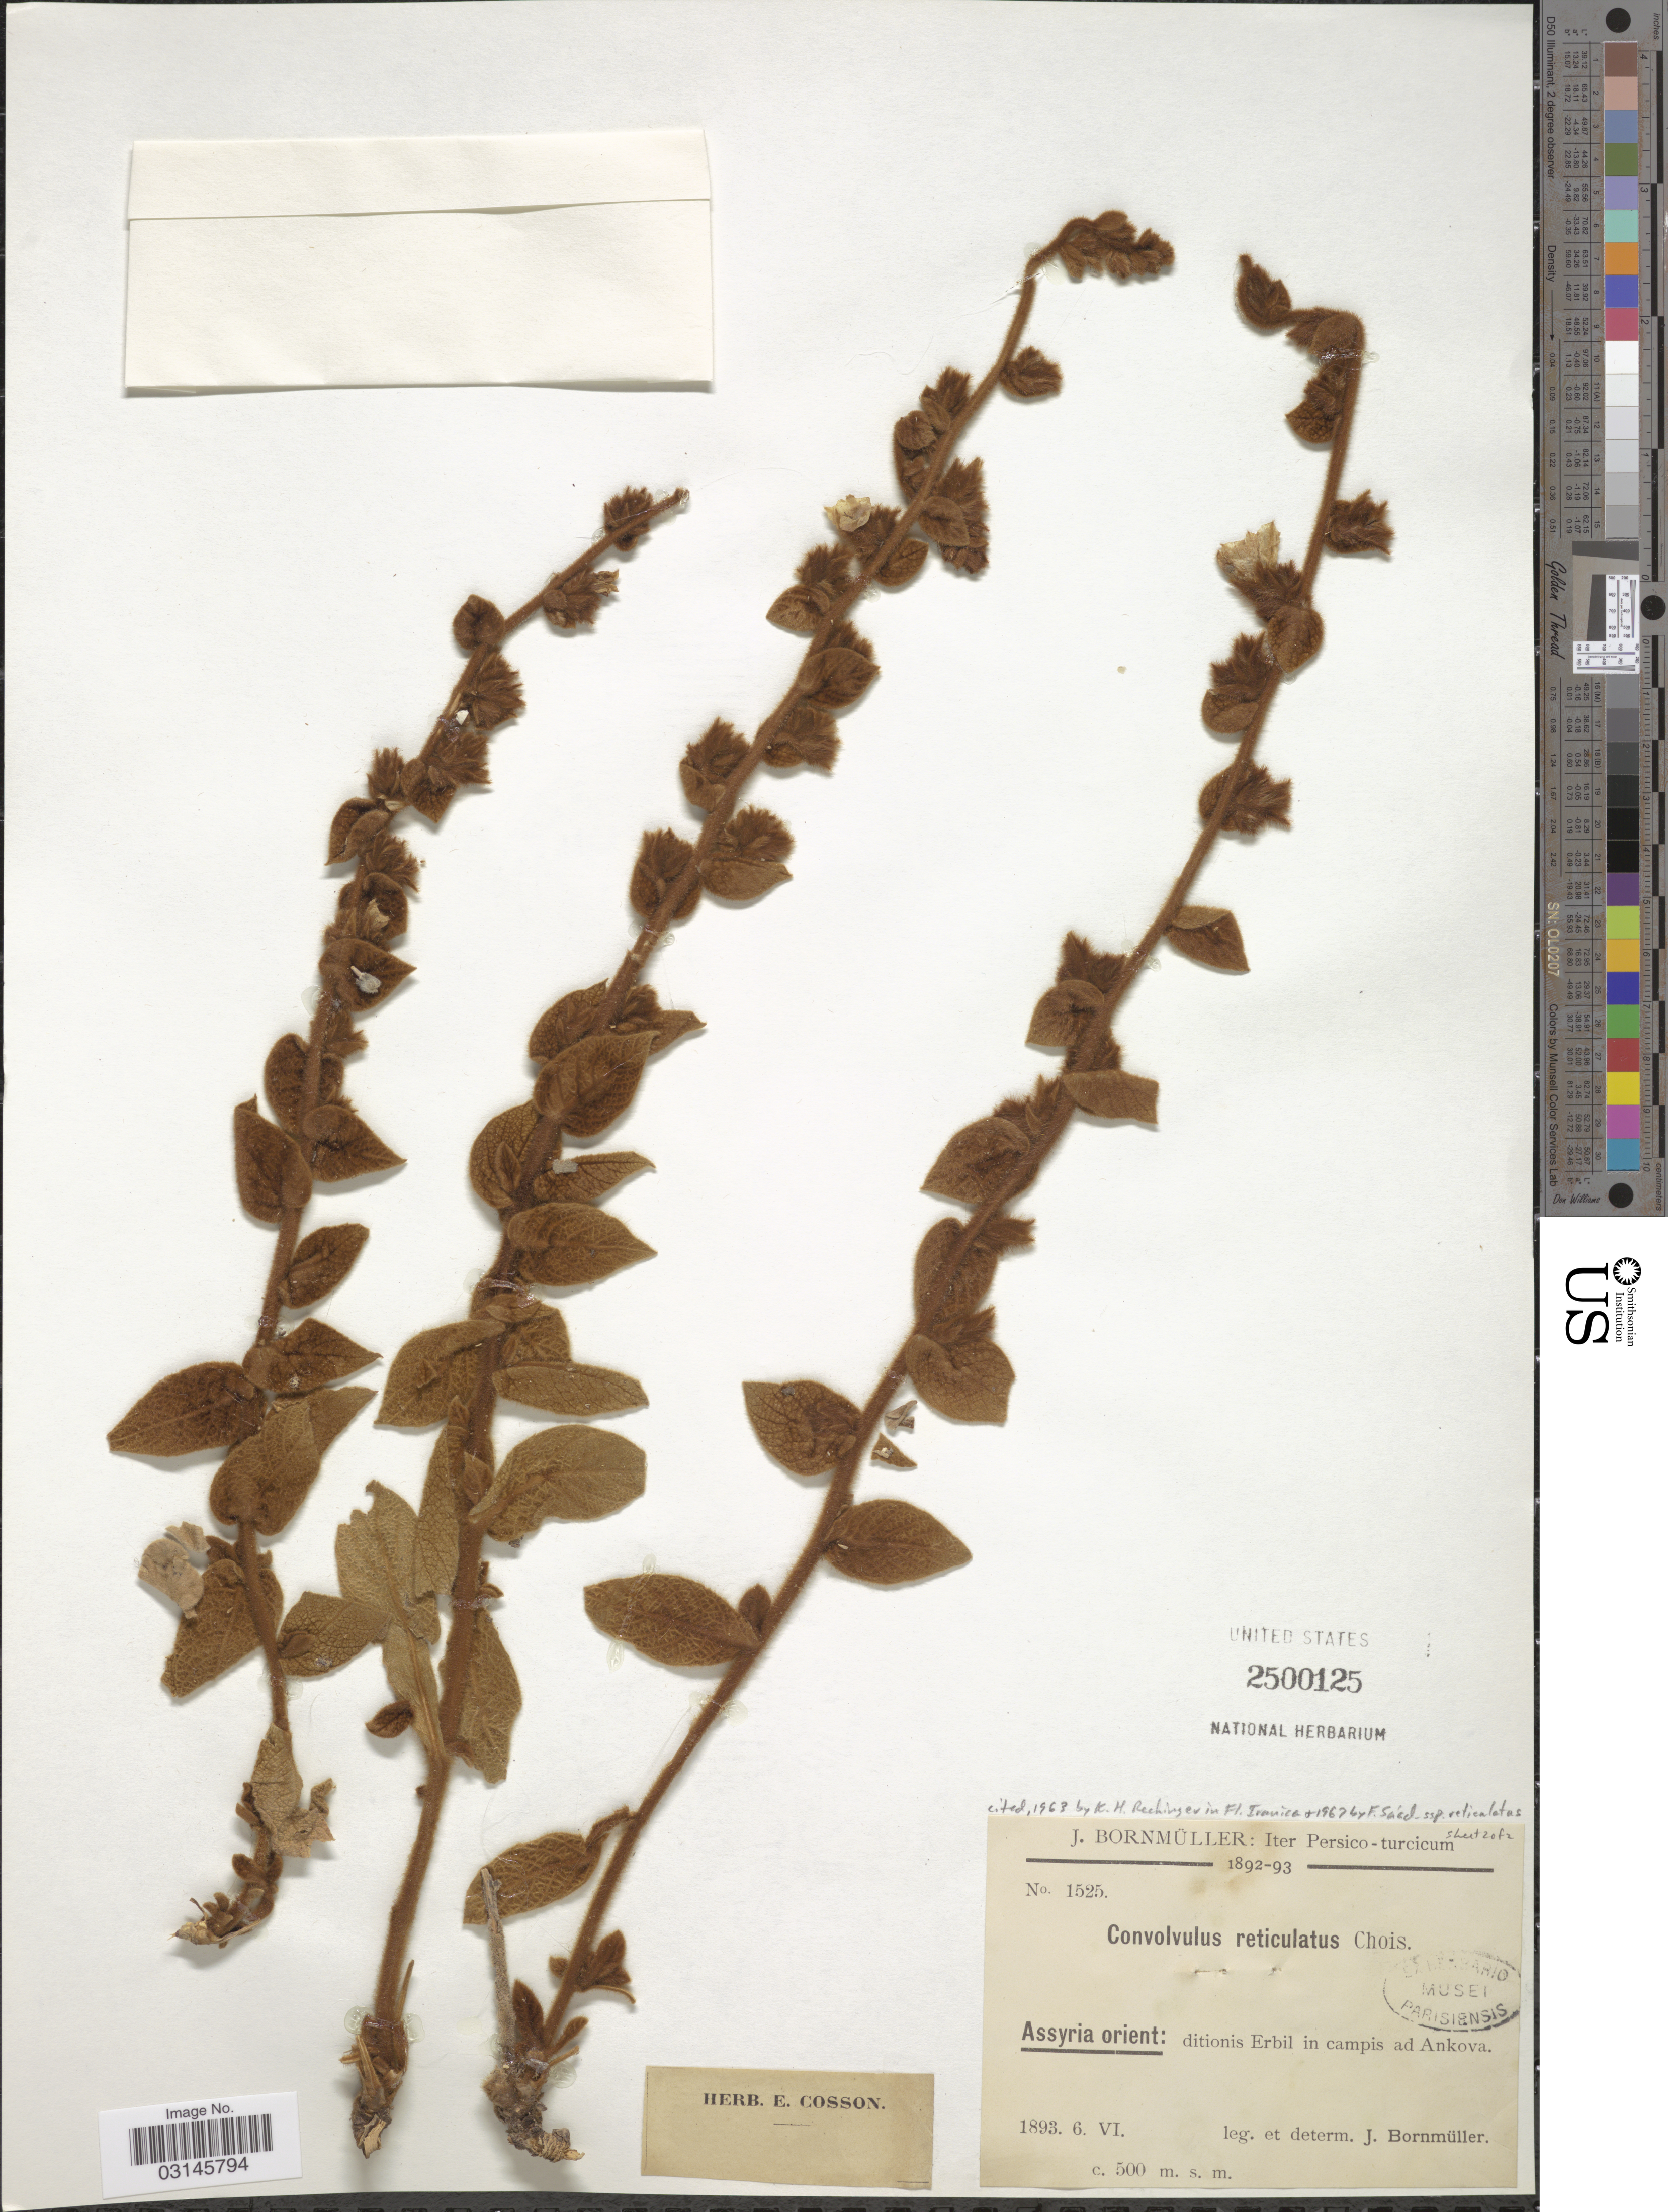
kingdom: Plantae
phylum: Tracheophyta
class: Magnoliopsida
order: Solanales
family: Convolvulaceae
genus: Convolvulus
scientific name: Convolvulus reticulatus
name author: Choisy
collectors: J. Bornmüller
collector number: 1525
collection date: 1893-06-06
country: Iraq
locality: Iter Persico-turcicum, Assyria orient: ditionis Erbil in campis ad Ankova.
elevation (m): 500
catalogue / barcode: US 2500125